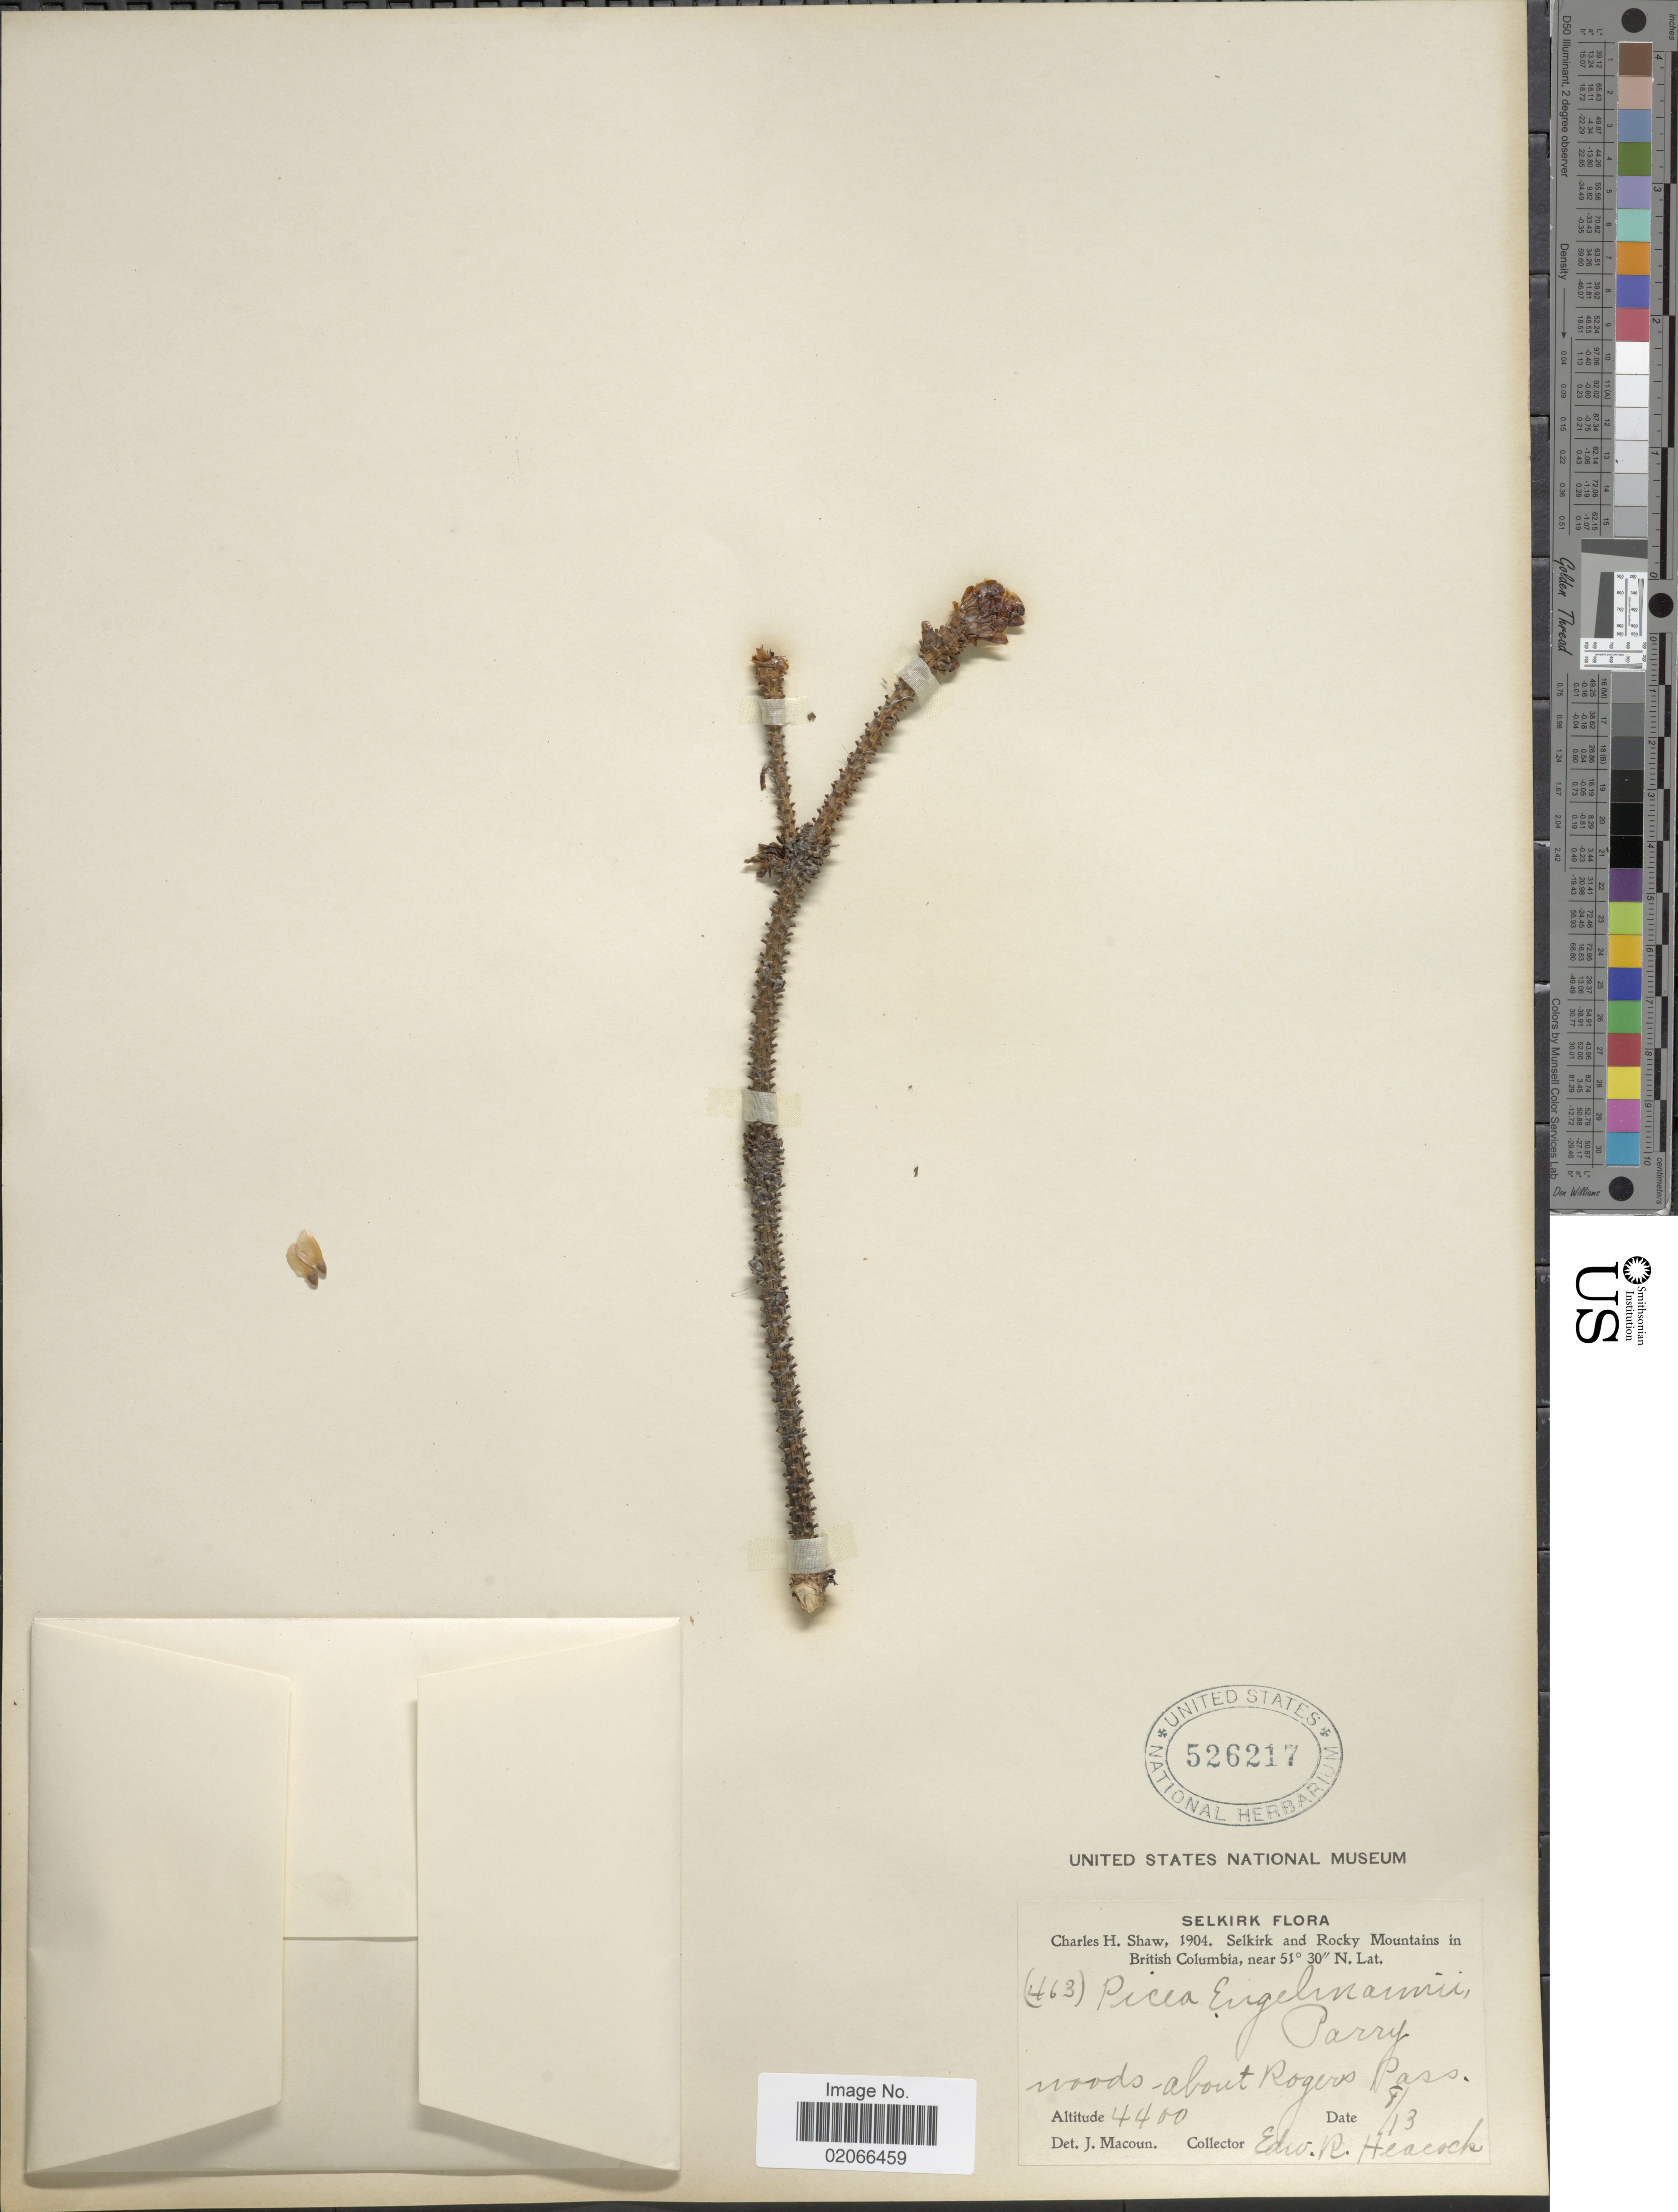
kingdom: Plantae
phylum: Tracheophyta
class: Pinopsida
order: Pinales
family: Pinaceae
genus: Picea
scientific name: Picea engelmannii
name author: Parry ex Engelm.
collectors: E. Heacock & C. H. Shaw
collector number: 463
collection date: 1904-08-13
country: Canada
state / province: British Columbia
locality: Selkirk and Rocky Mountains, about Rogers Pass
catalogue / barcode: US 526217